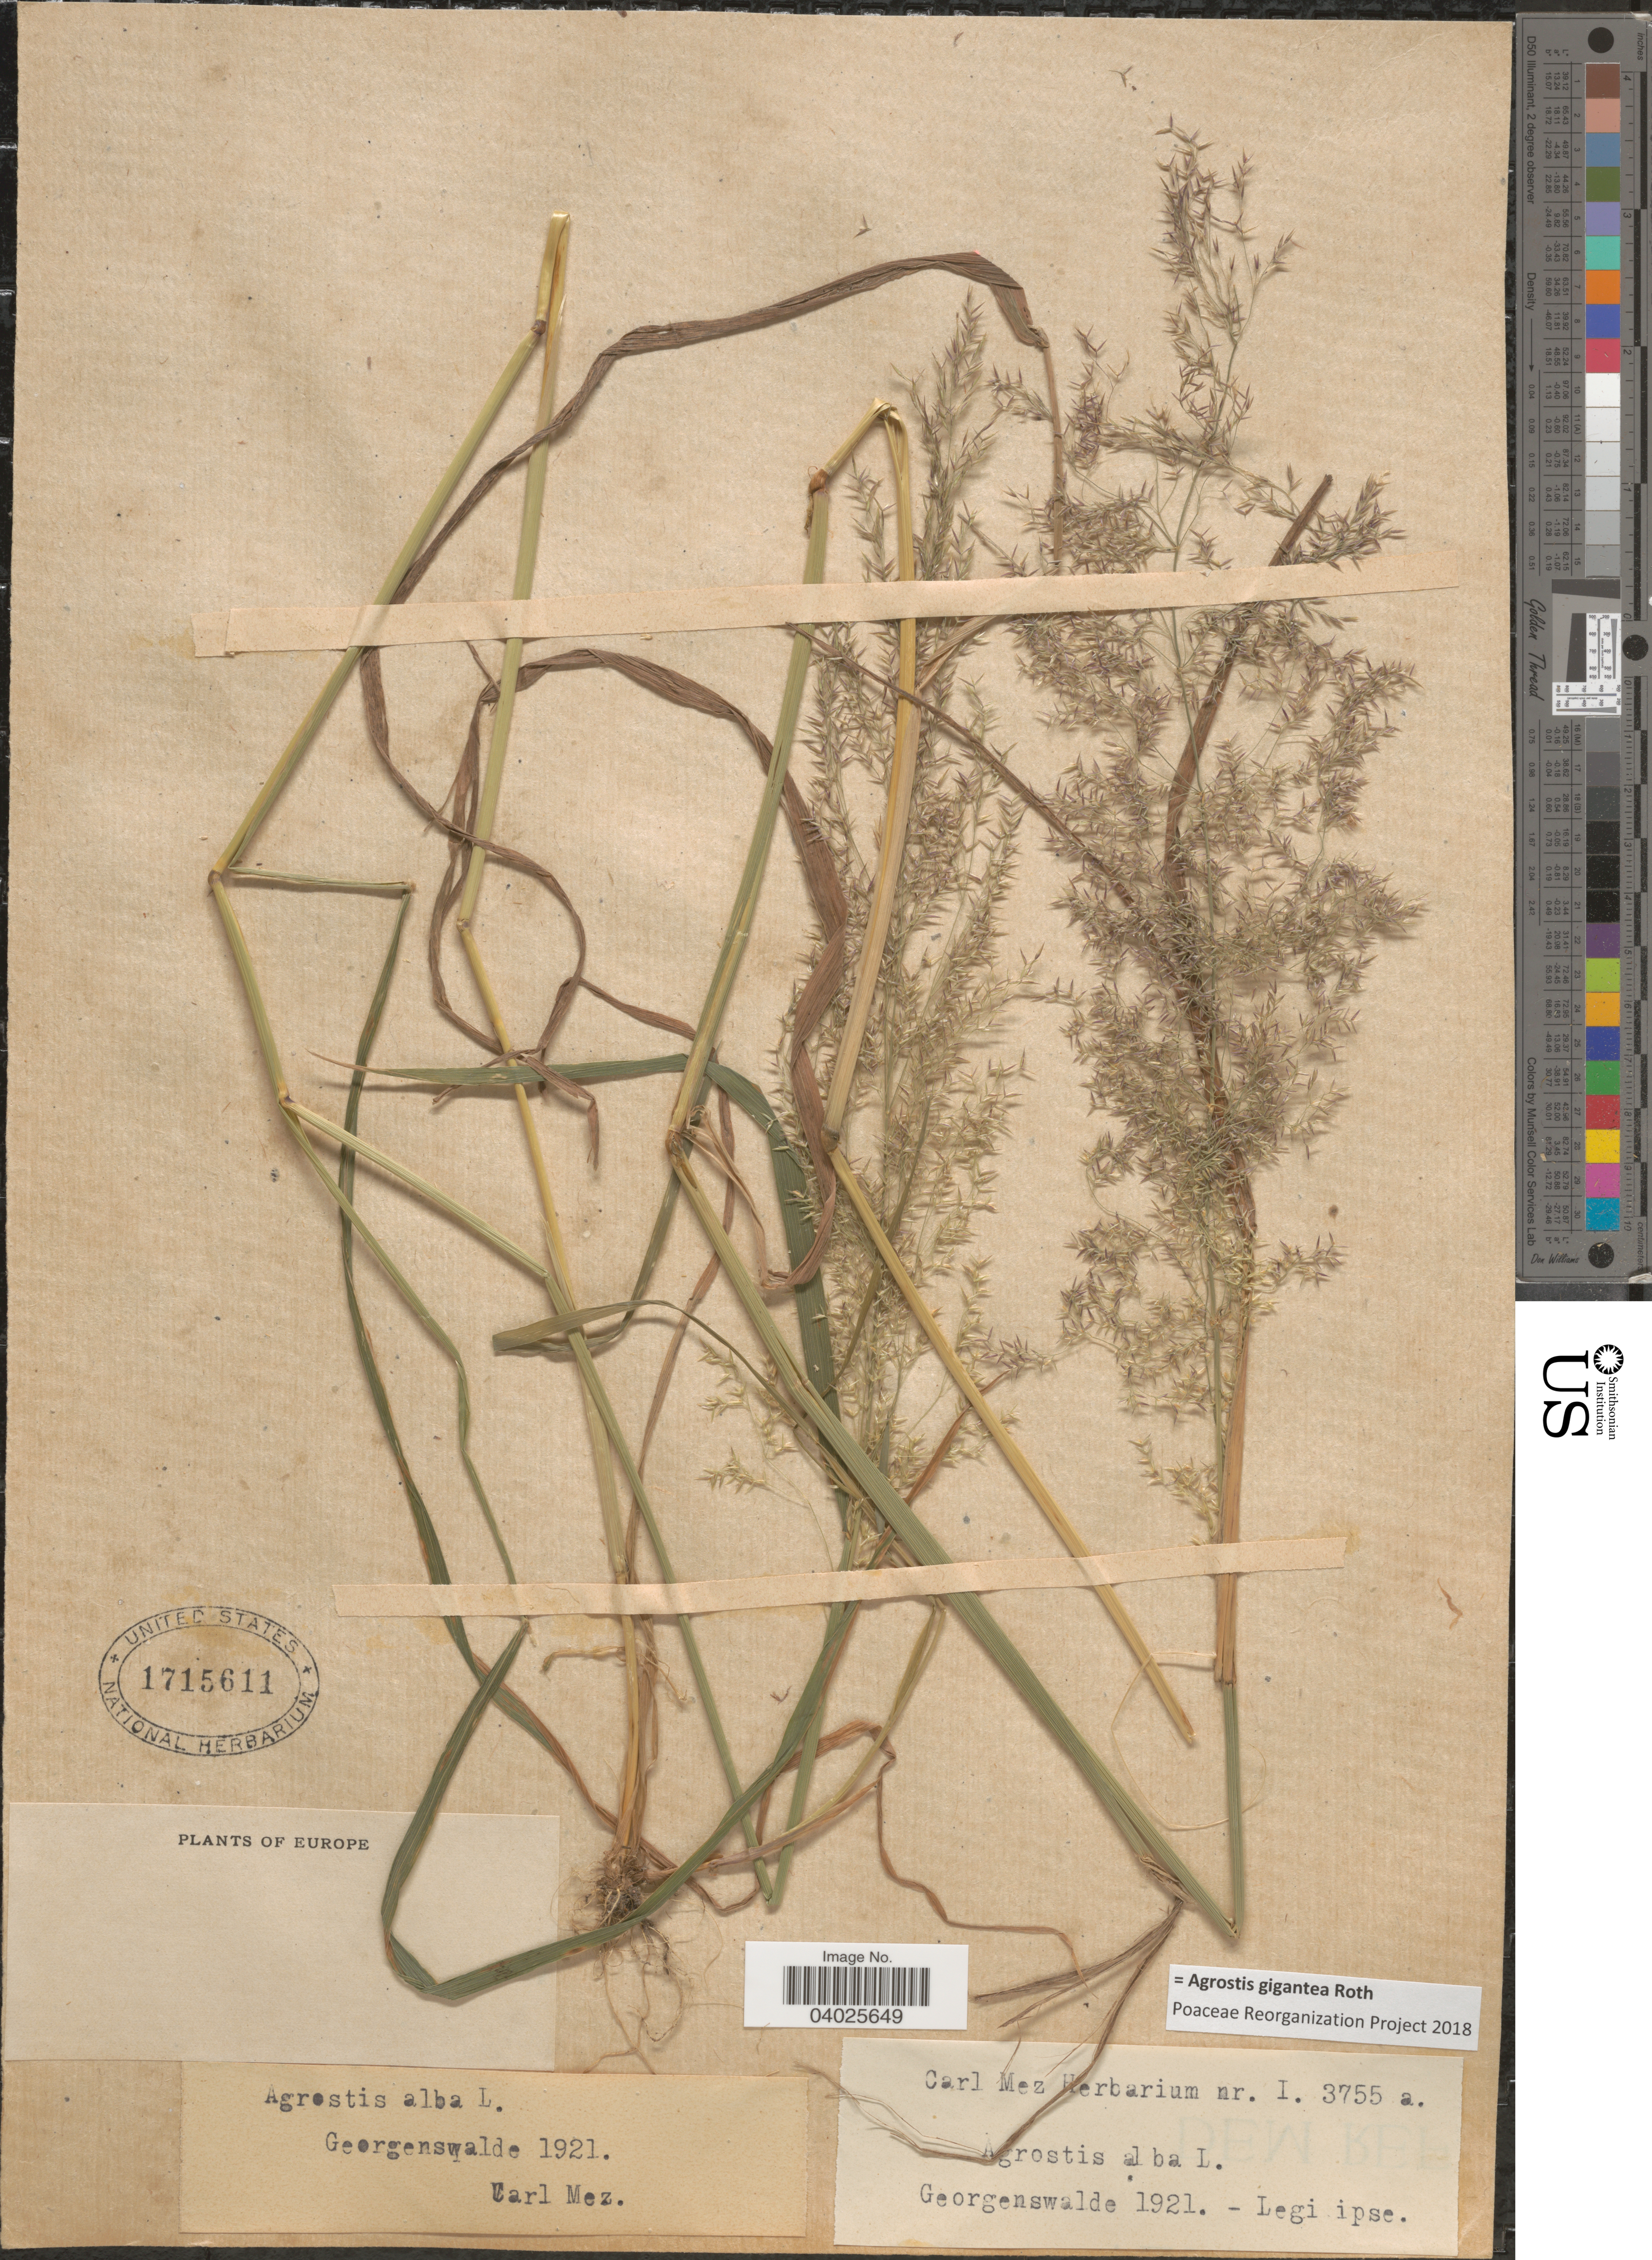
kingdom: Plantae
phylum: Tracheophyta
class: Liliopsida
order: Poales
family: Poaceae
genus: Agrostis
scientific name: Agrostis gigantea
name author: Roth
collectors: C. C. Mez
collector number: I 3755a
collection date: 1921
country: Russian Federation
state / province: Kaliningrad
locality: Europe. Georgenswalde.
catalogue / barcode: US 1715611